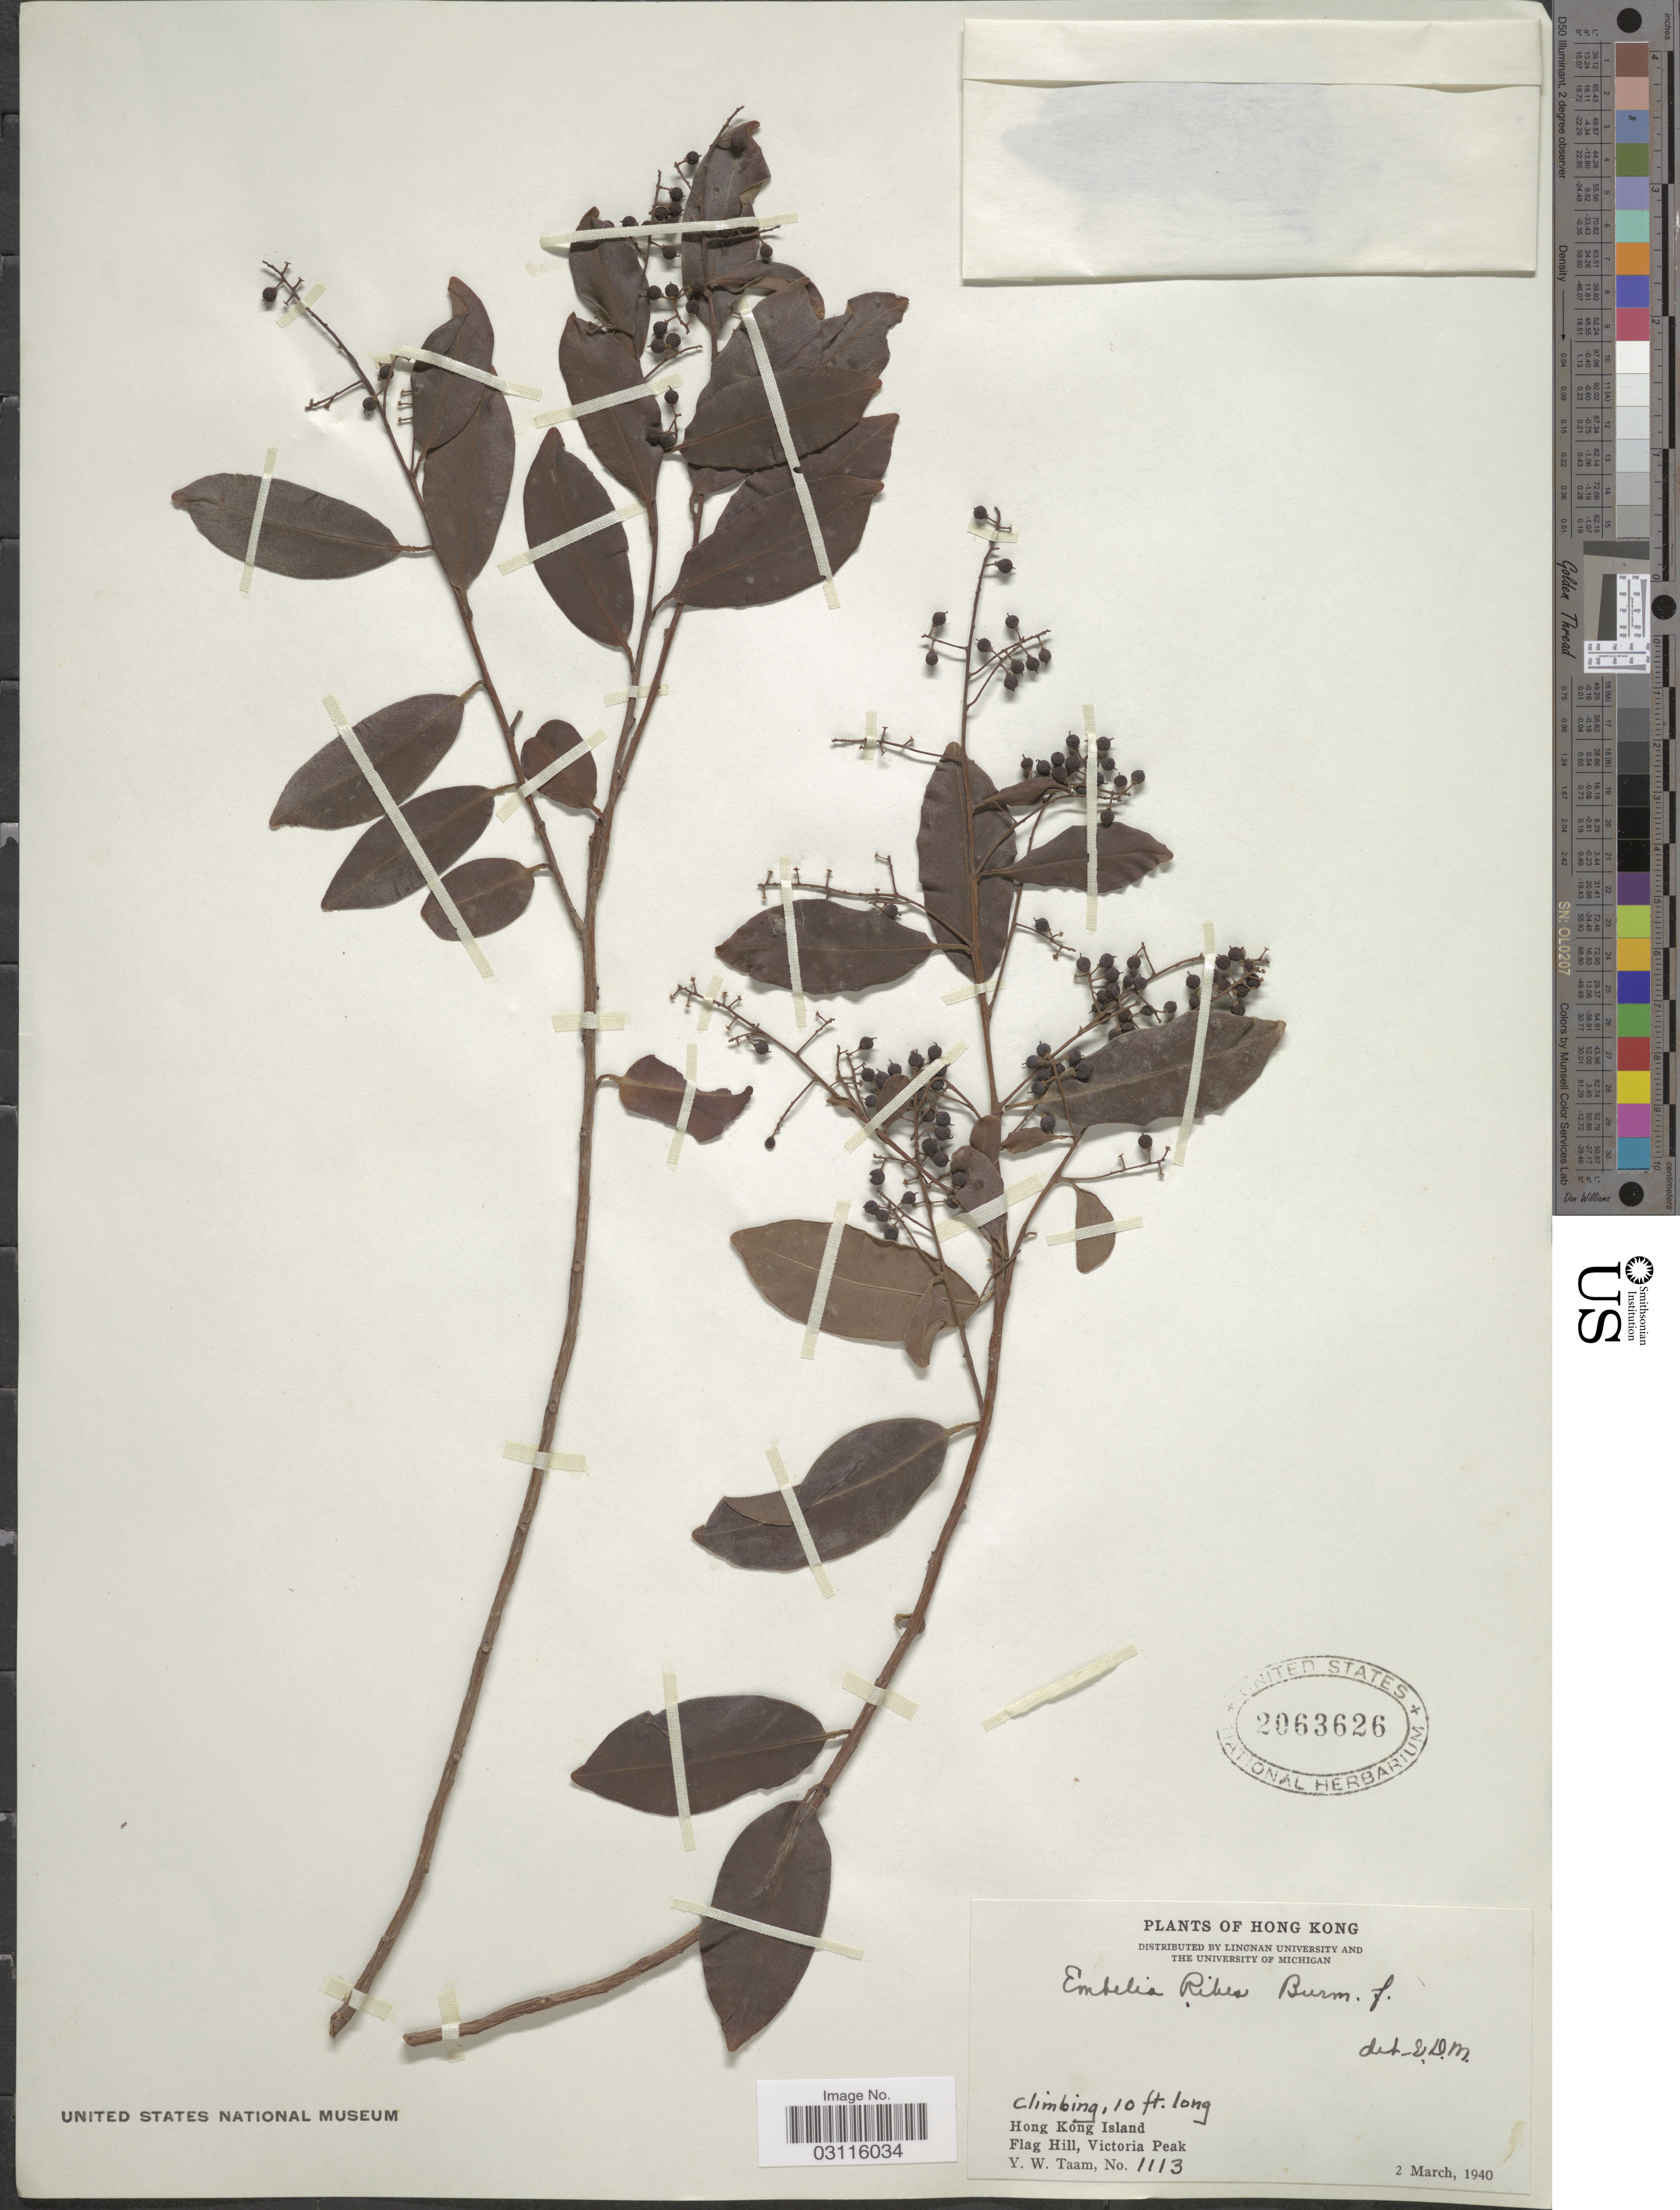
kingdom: Plantae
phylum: Tracheophyta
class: Magnoliopsida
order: Ericales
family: Primulaceae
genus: Embelia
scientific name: Embelia ribes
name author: Burm. f.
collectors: Y. W. Taam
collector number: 1113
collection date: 1940-03-02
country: China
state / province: Hong Kong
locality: Hong Kong Island, Flag Hill, Victoria Peak.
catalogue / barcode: US 2063626